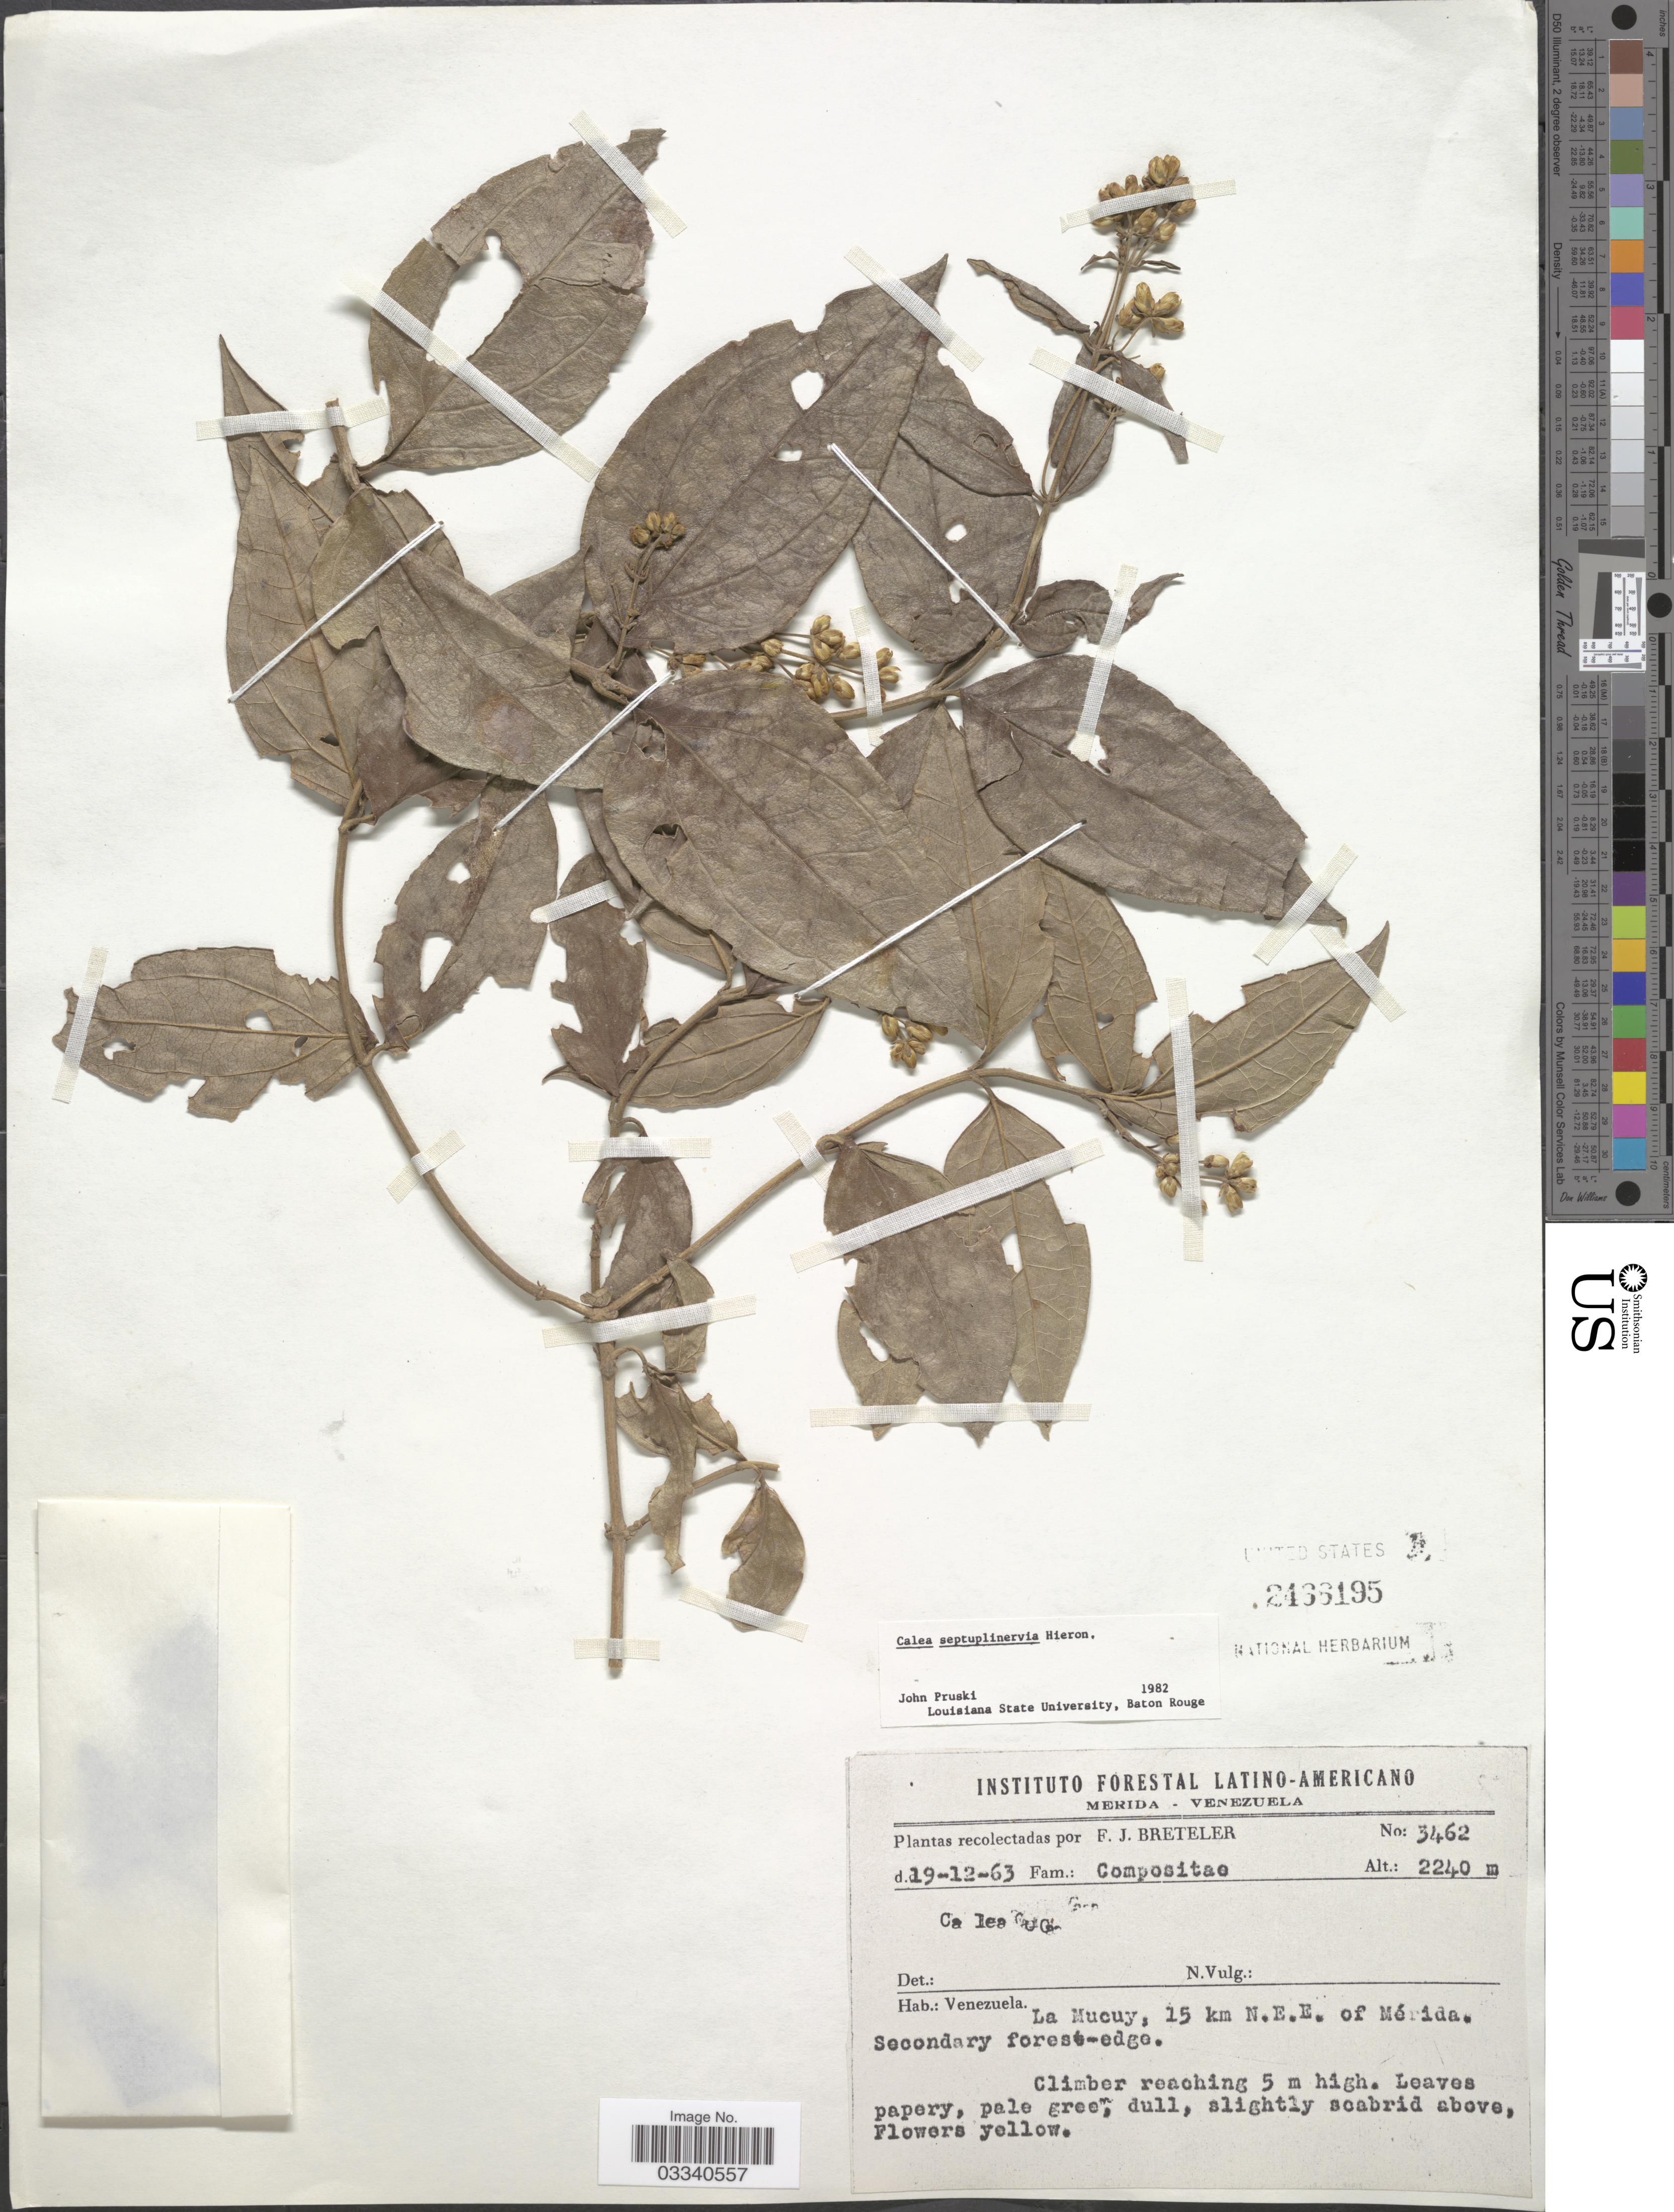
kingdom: Plantae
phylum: Tracheophyta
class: Magnoliopsida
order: Asterales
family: Asteraceae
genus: Calea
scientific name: Calea septuplinervia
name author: Hieron.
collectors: F. J. Breteler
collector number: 3462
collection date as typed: Transcribed d/m/y: 19/12/63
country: Venezuela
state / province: Mérida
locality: La Mucuy, 15 km N.E.E. of Mérida.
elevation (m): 2240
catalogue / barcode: US 2466195